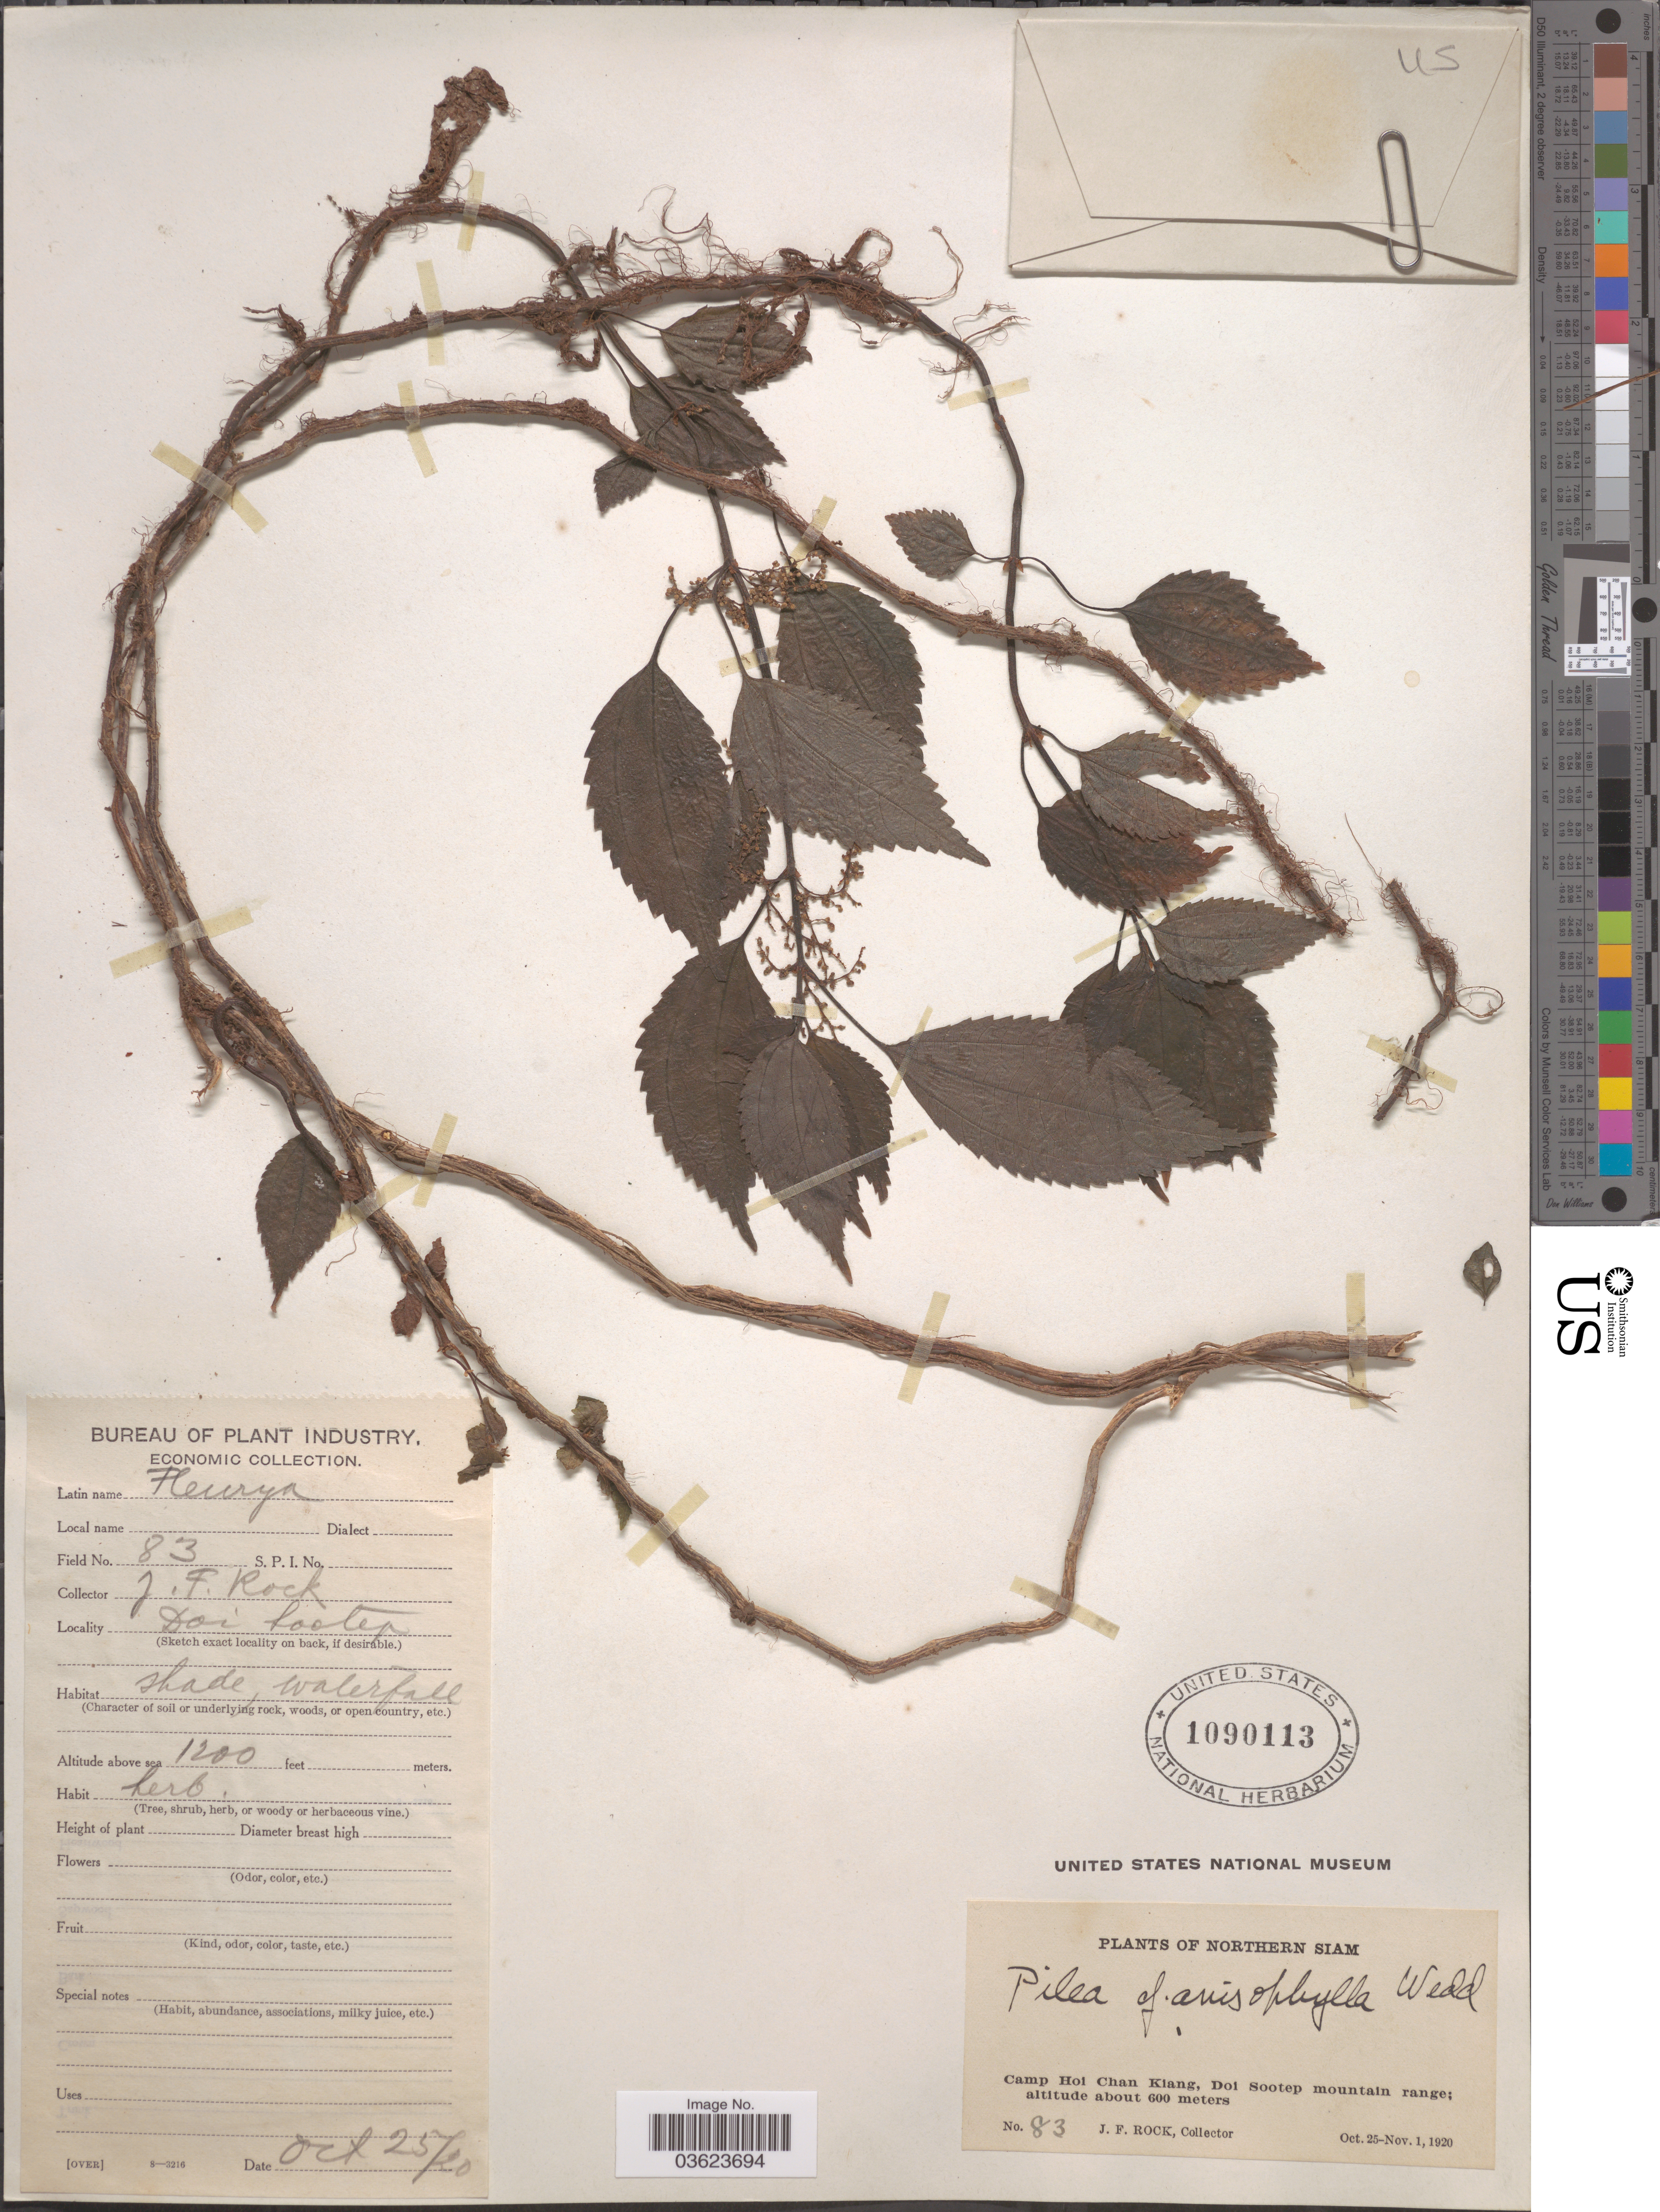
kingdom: Plantae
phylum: Tracheophyta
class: Magnoliopsida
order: Rosales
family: Urticaceae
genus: Pilea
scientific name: Pilea anisophylla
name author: Wedd.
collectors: J. Rock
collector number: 83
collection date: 1920-10-25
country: Thailand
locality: Northern Siam. Camp hoi Chan Kiang, Doi Sootep mountain range.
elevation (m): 366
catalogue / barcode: US 1090113